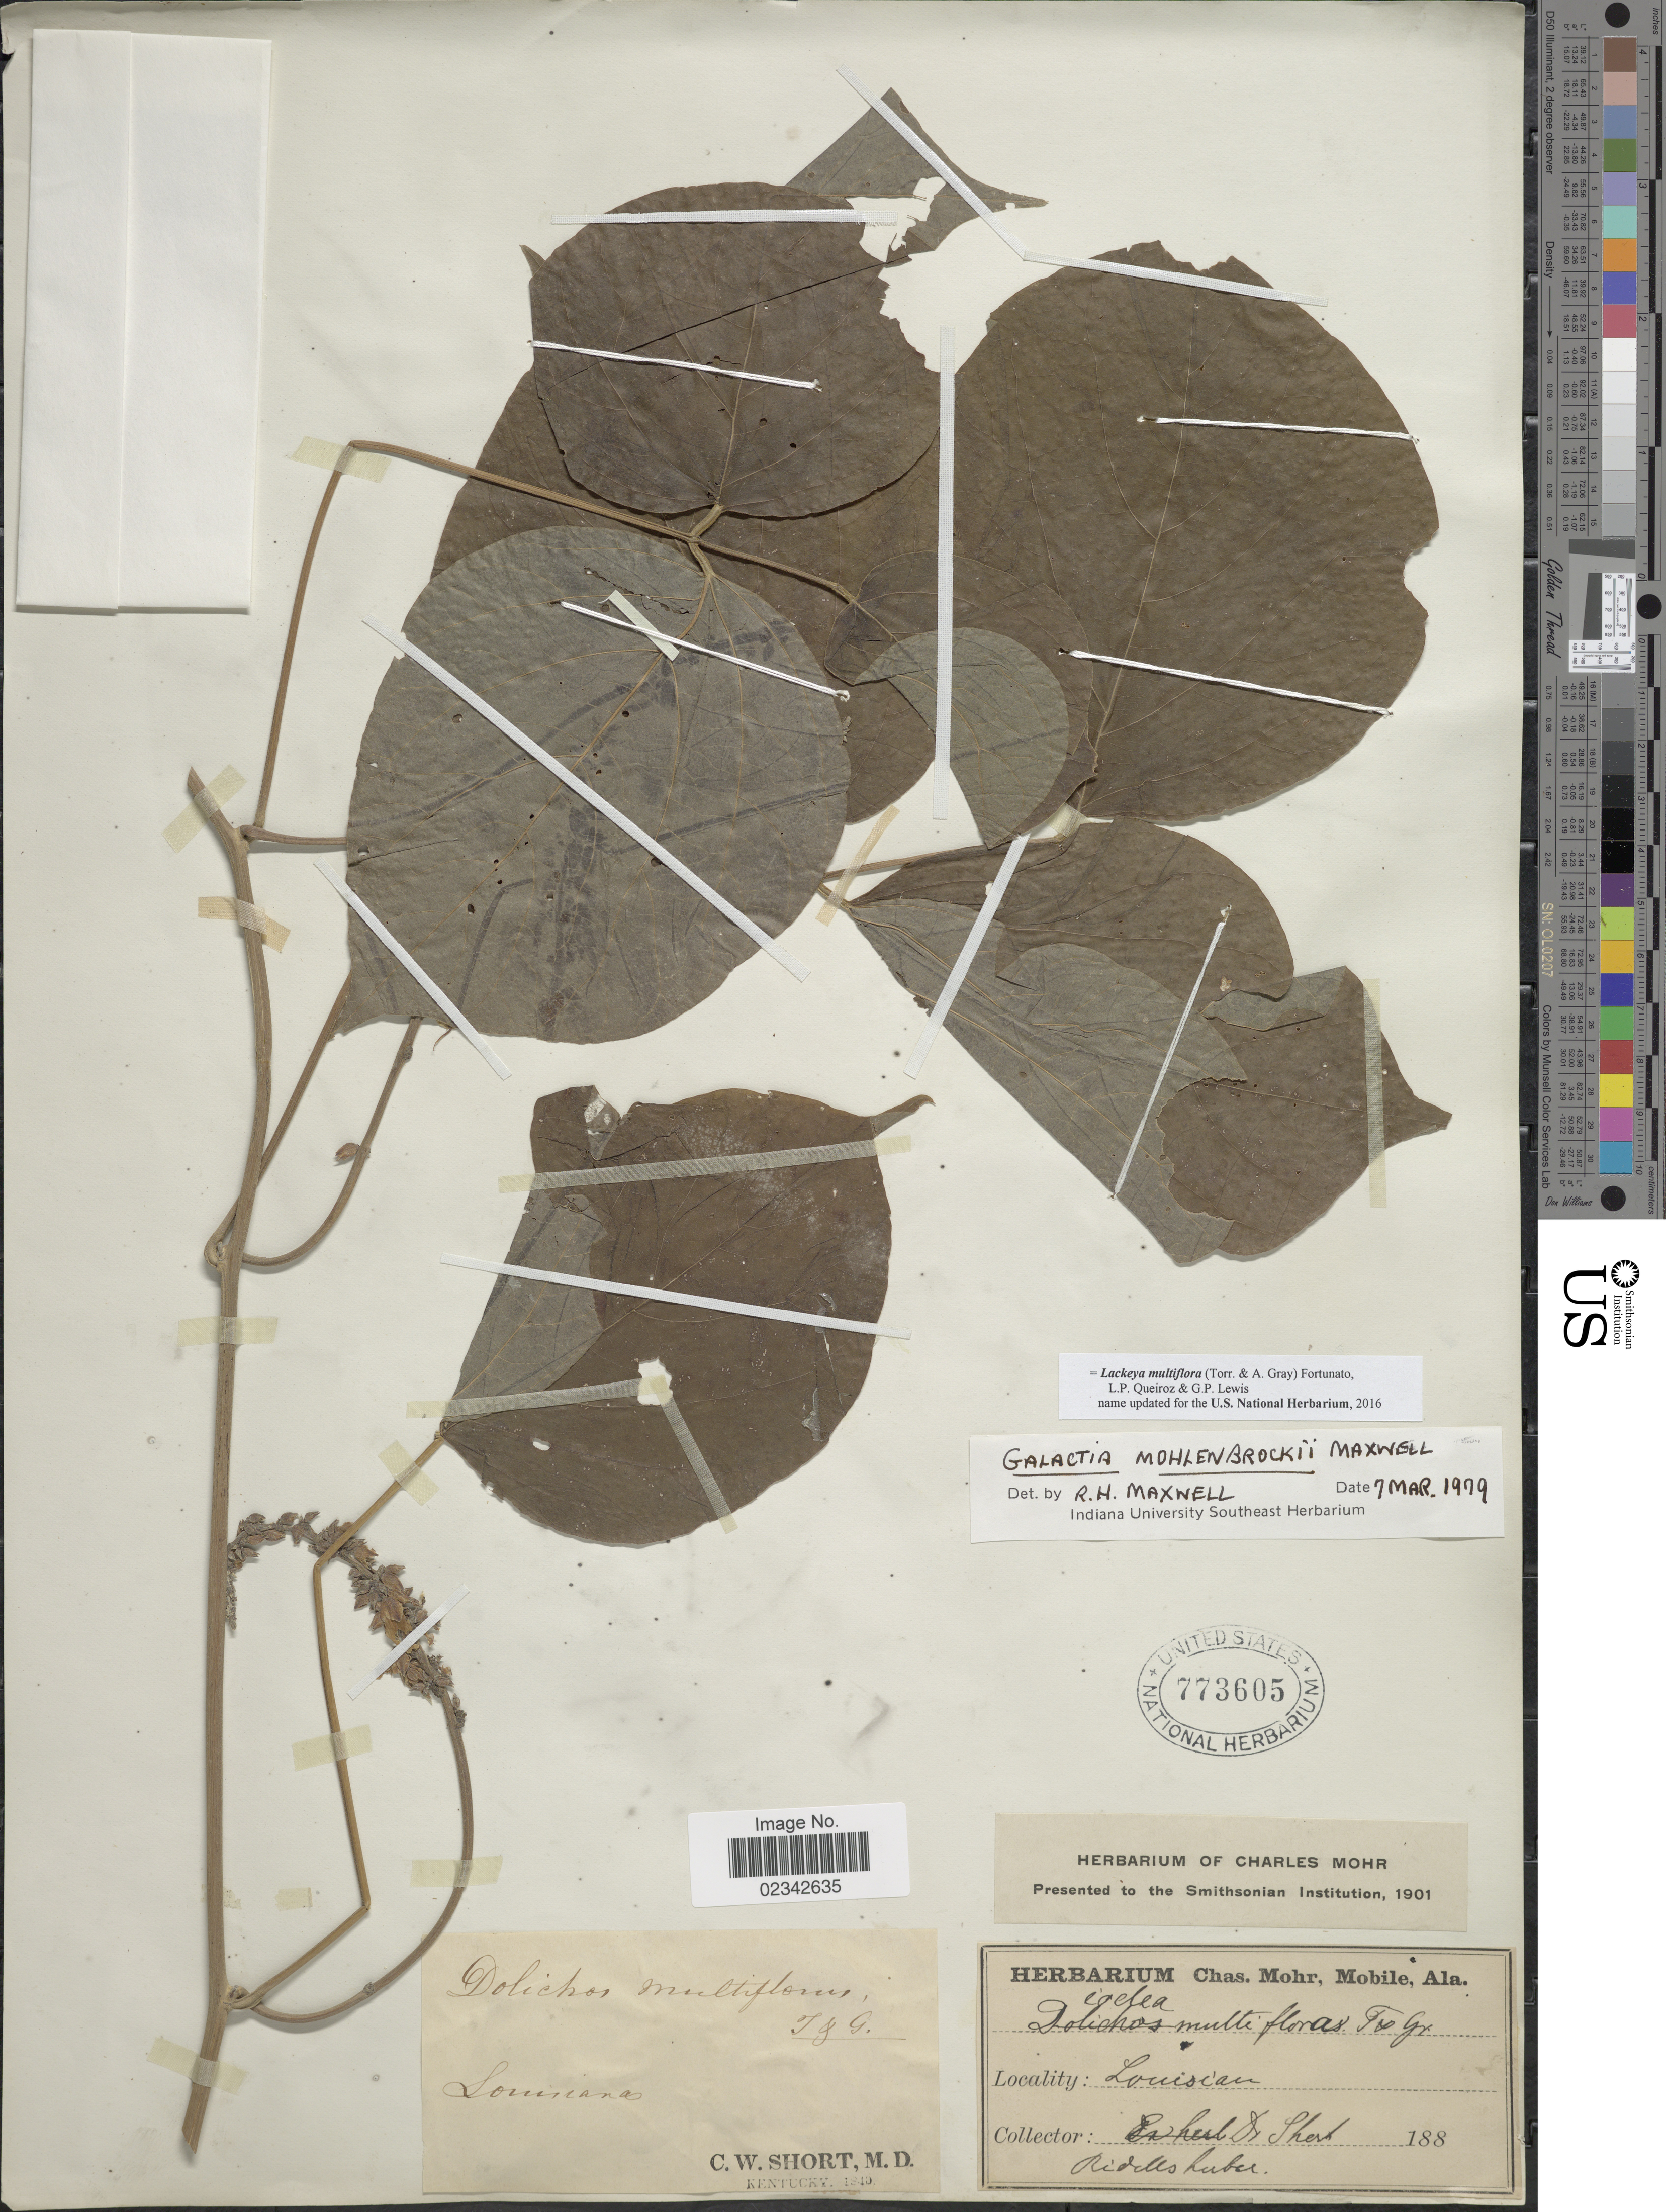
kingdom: Plantae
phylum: Tracheophyta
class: Magnoliopsida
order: Fabales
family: Fabaceae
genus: Lackeya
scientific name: Lackeya multiflora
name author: (Torr. & A. Gray) Fortunato et al.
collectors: Short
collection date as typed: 188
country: United States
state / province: Louisiana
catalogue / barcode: US 773605